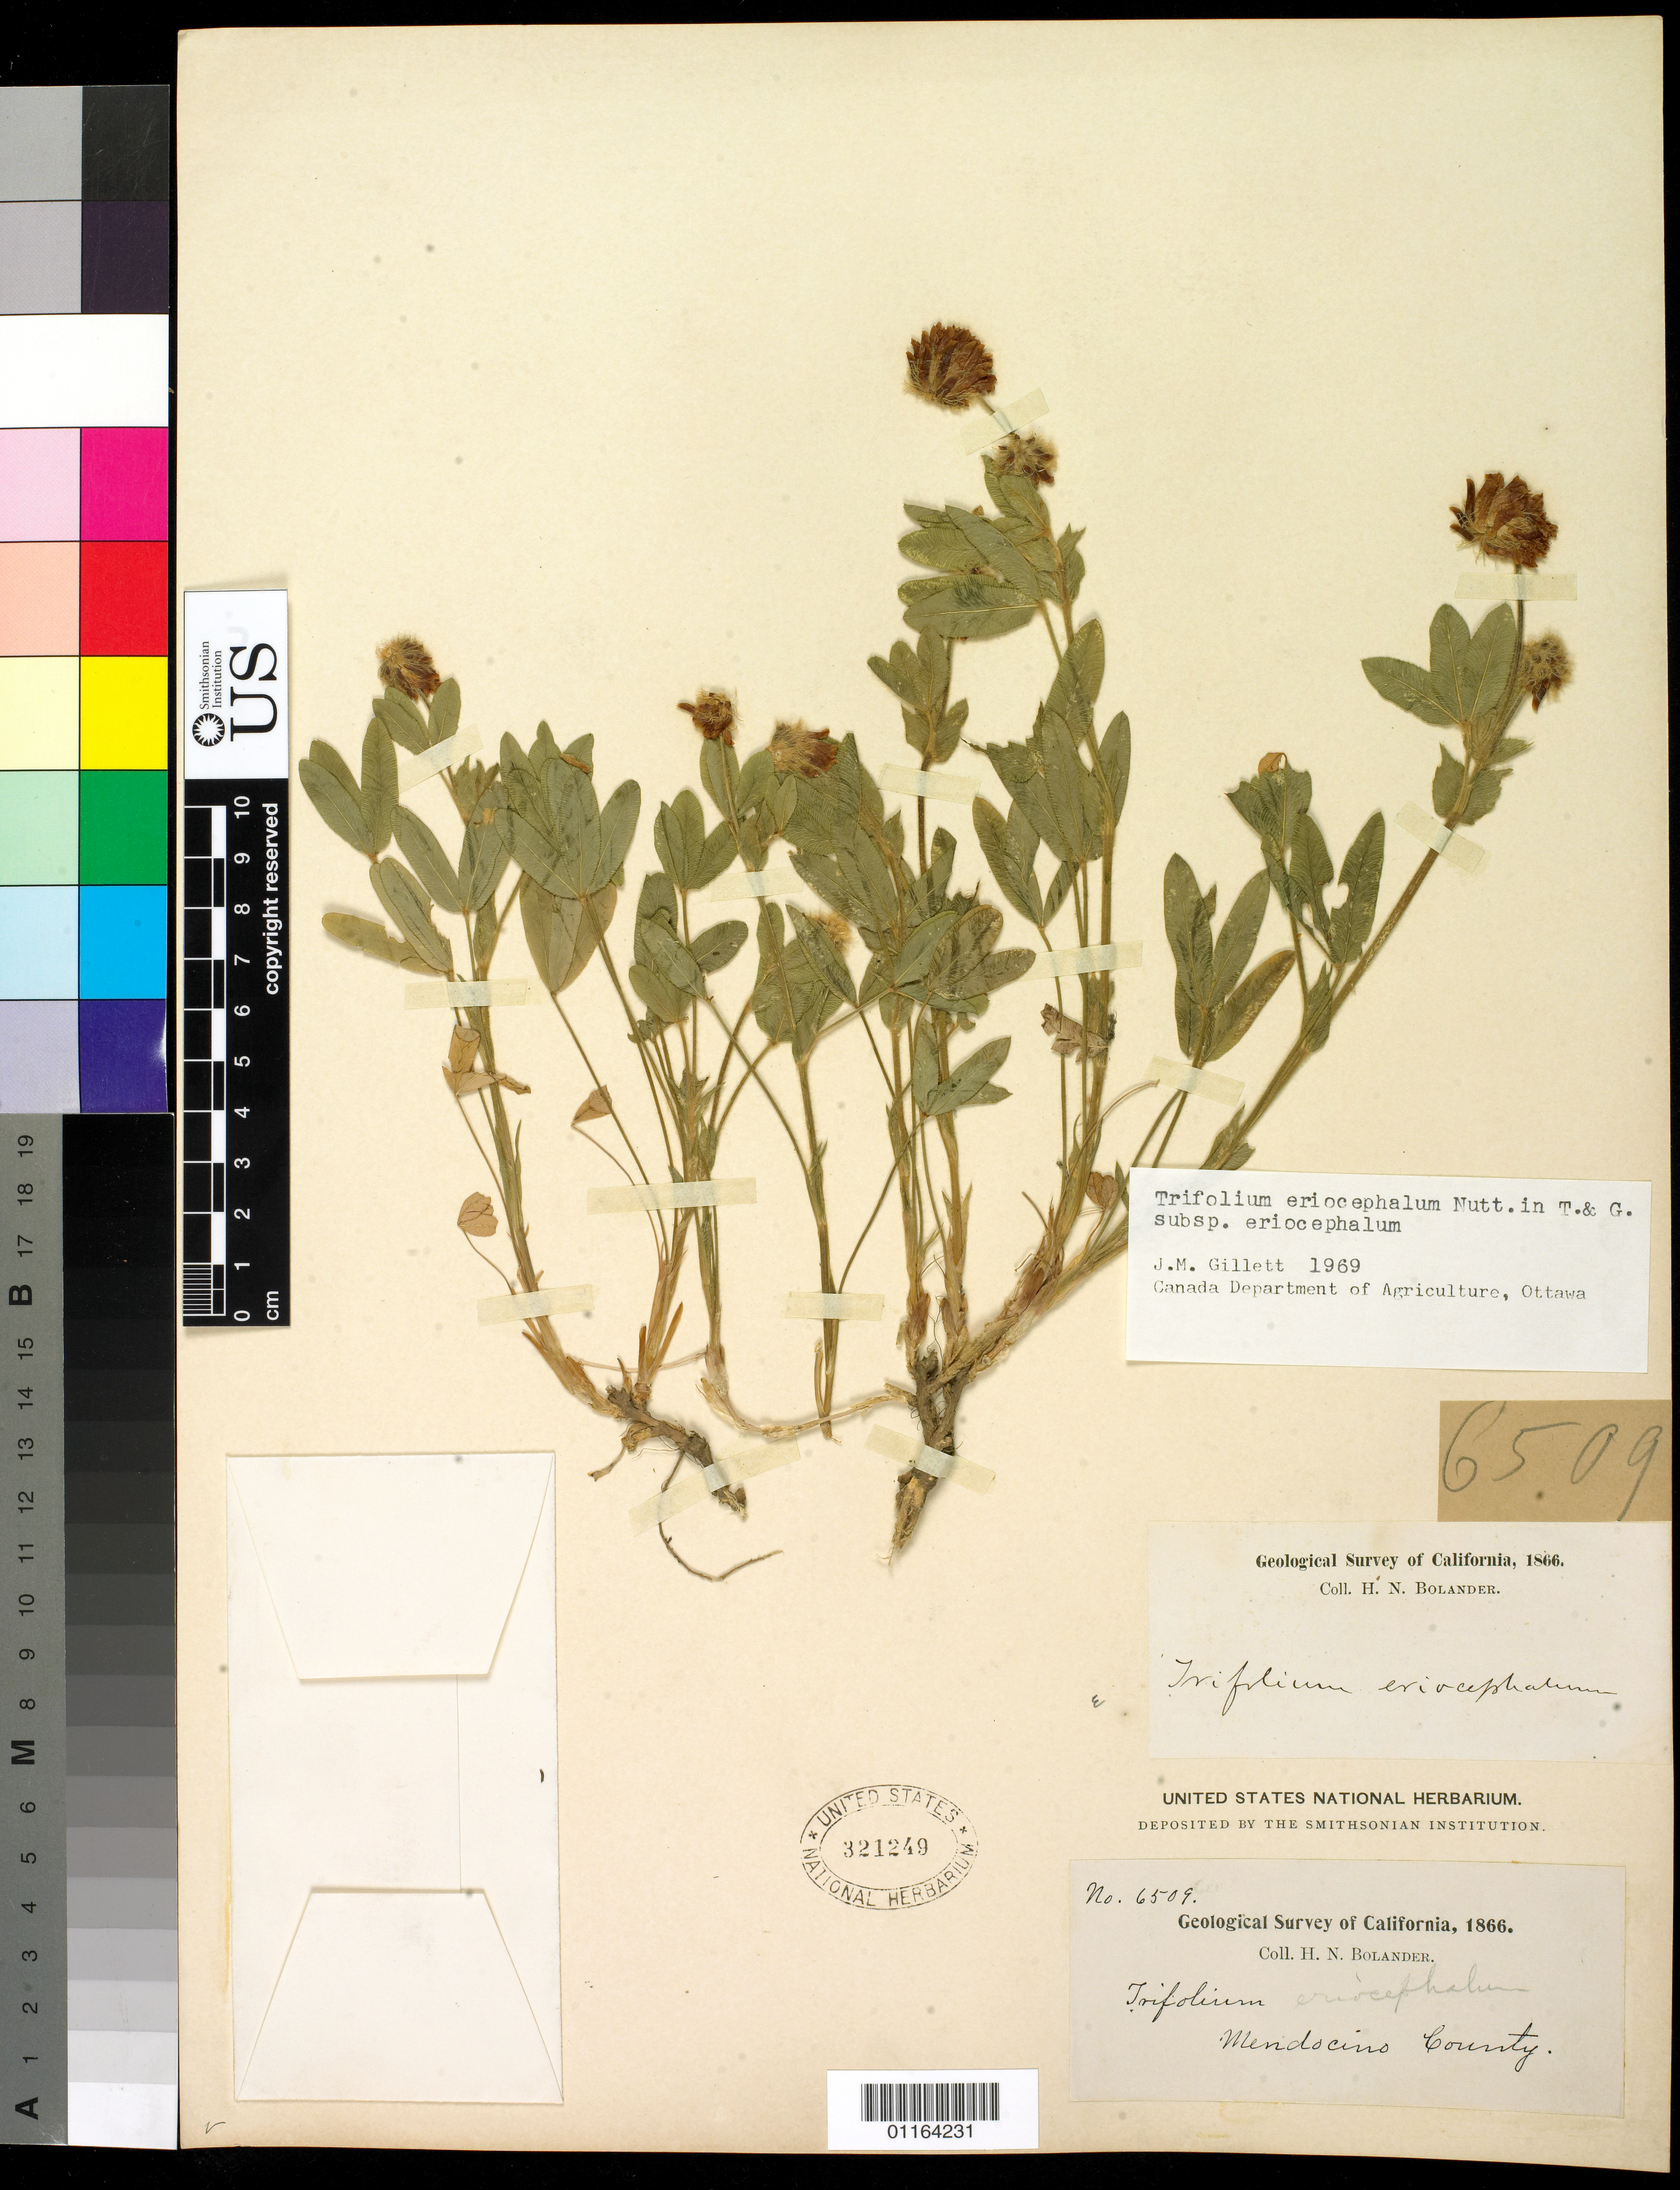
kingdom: Plantae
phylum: Tracheophyta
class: Magnoliopsida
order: Fabales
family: Fabaceae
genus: Trifolium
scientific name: Trifolium eriocephalum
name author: Nutt.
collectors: H. Bolander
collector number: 6509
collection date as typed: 1866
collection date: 1866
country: United States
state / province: California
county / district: Mendocino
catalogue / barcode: US 321249